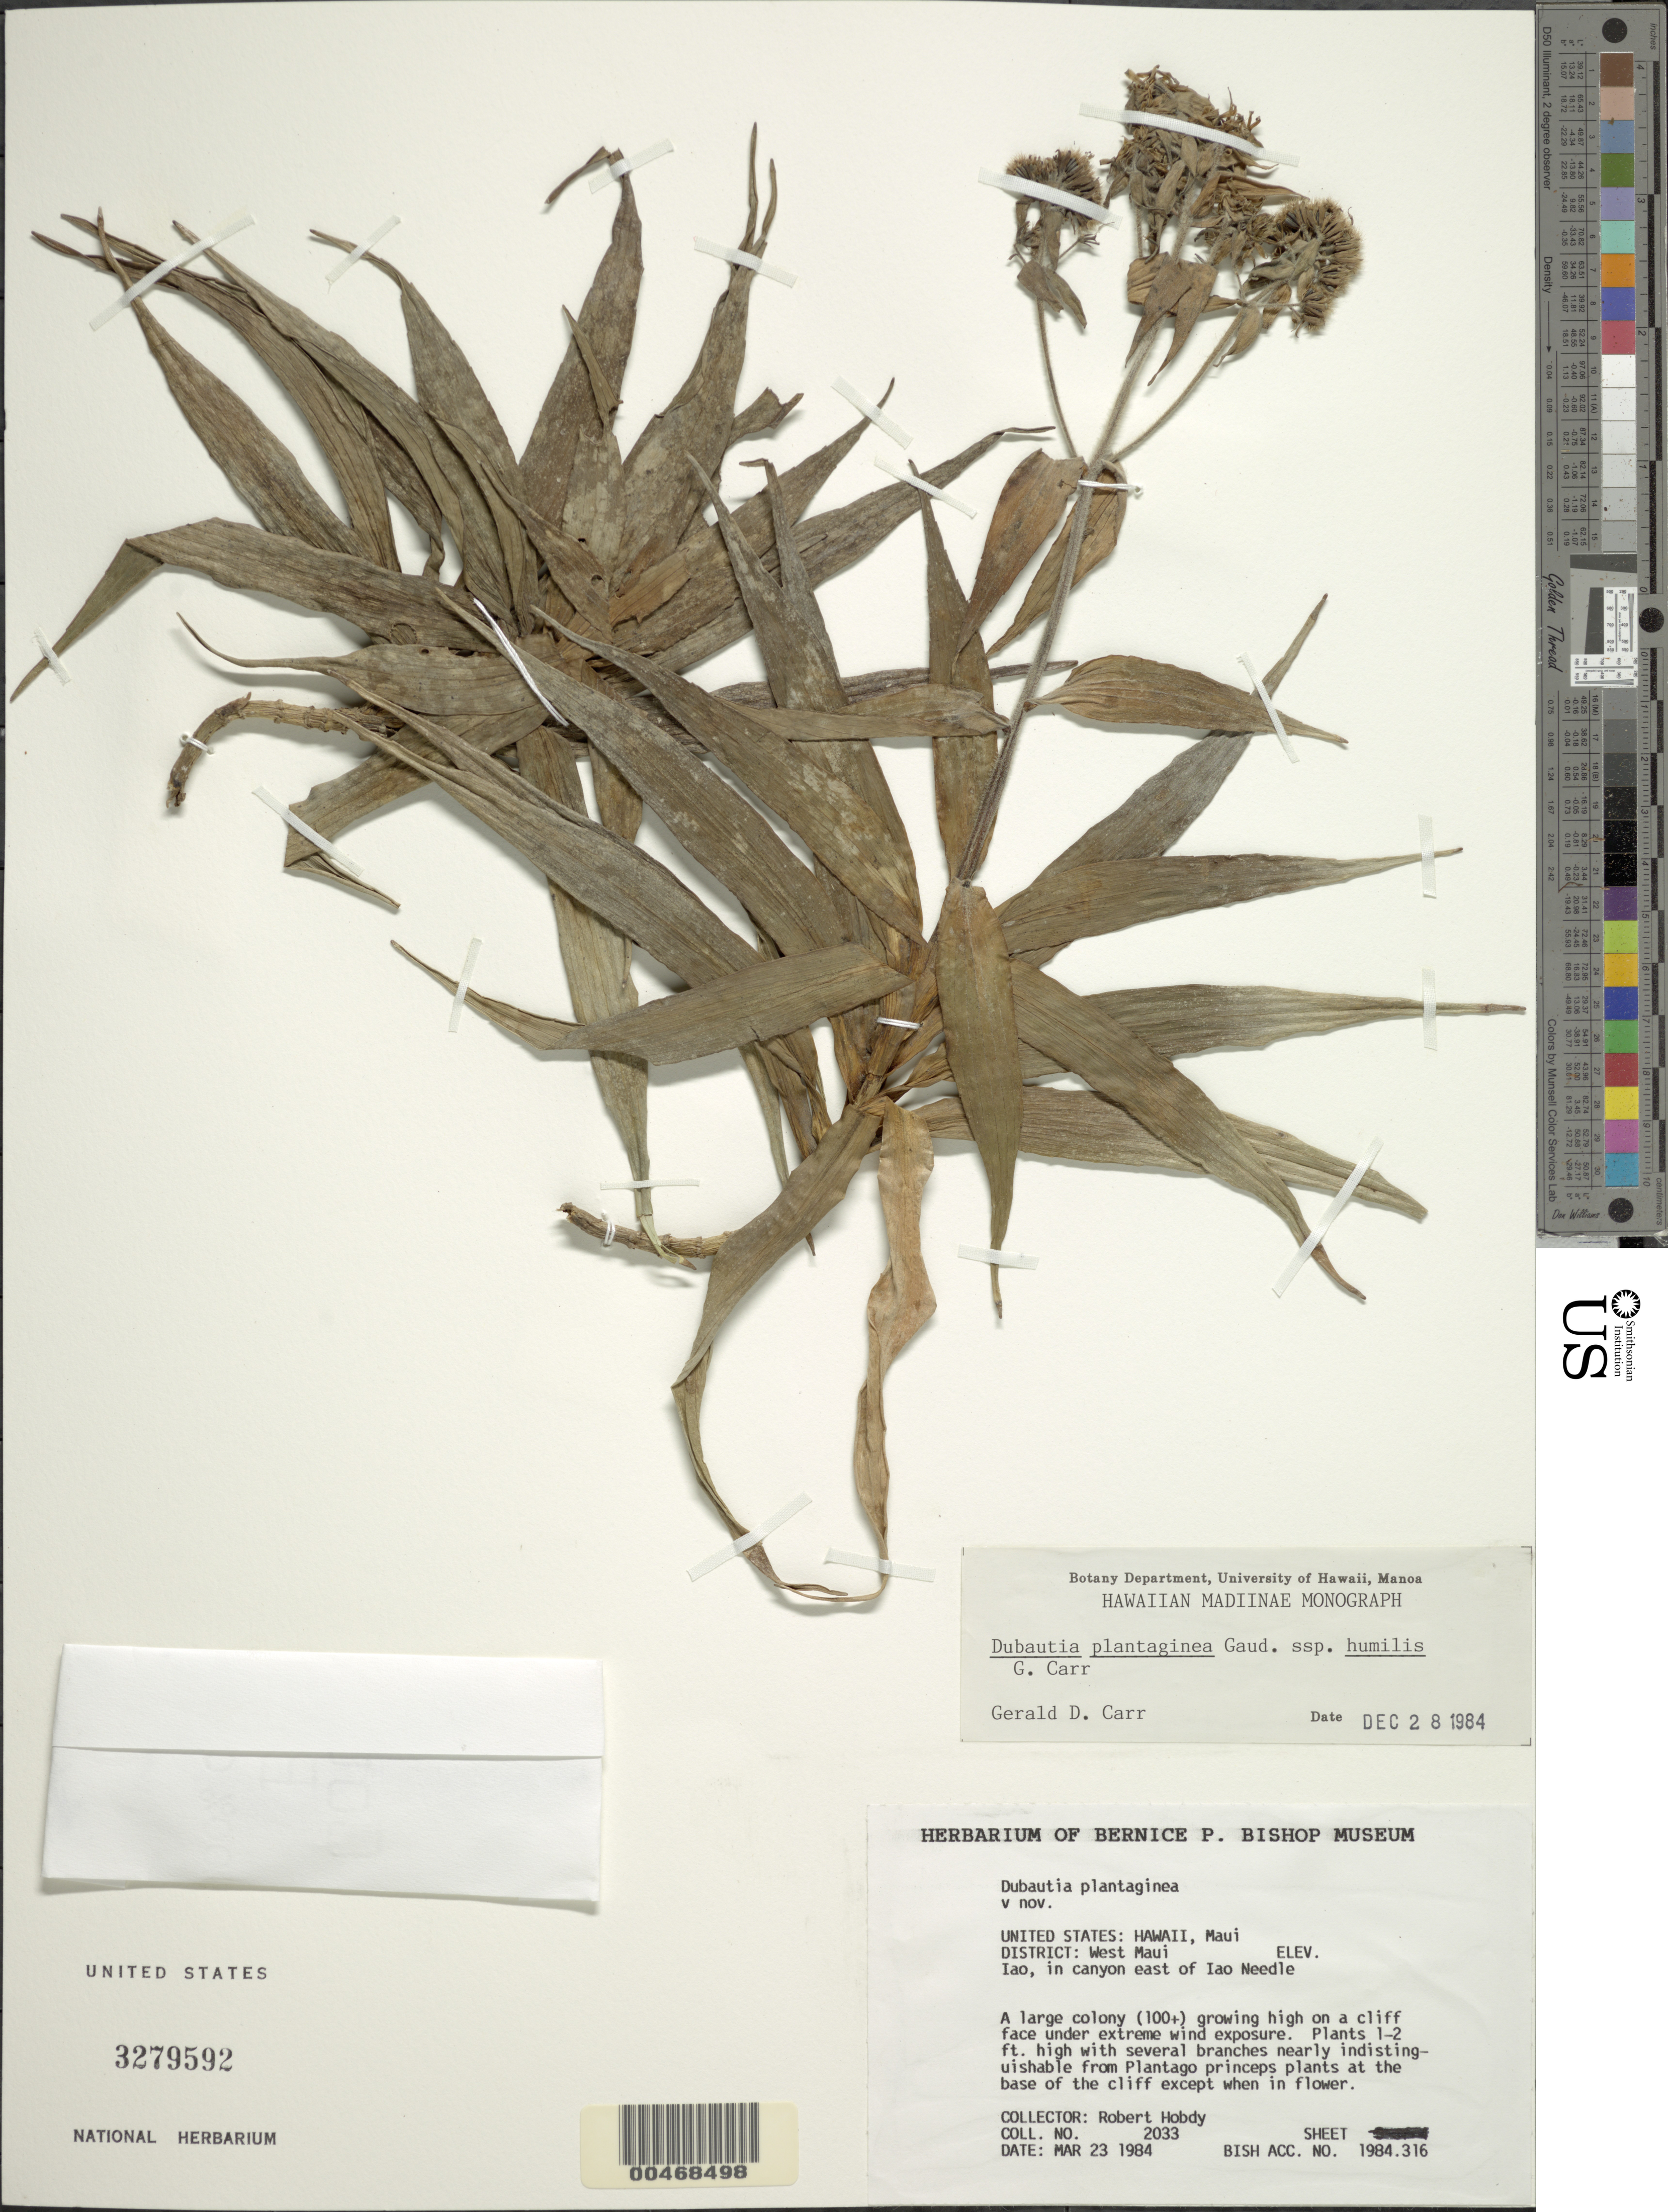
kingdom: Plantae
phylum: Tracheophyta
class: Magnoliopsida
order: Asterales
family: Asteraceae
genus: Dubautia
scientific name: Dubautia plantaginea subsp. humilis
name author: G.D. Carr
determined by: Carr, G. D.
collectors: R. Hobdy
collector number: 2033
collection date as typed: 23 Mar 1984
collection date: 1984-03-23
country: United States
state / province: Hawaii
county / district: Maui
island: Maui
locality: W Maui, Iao, in canyon E of Iao Needle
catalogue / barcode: US 3279592